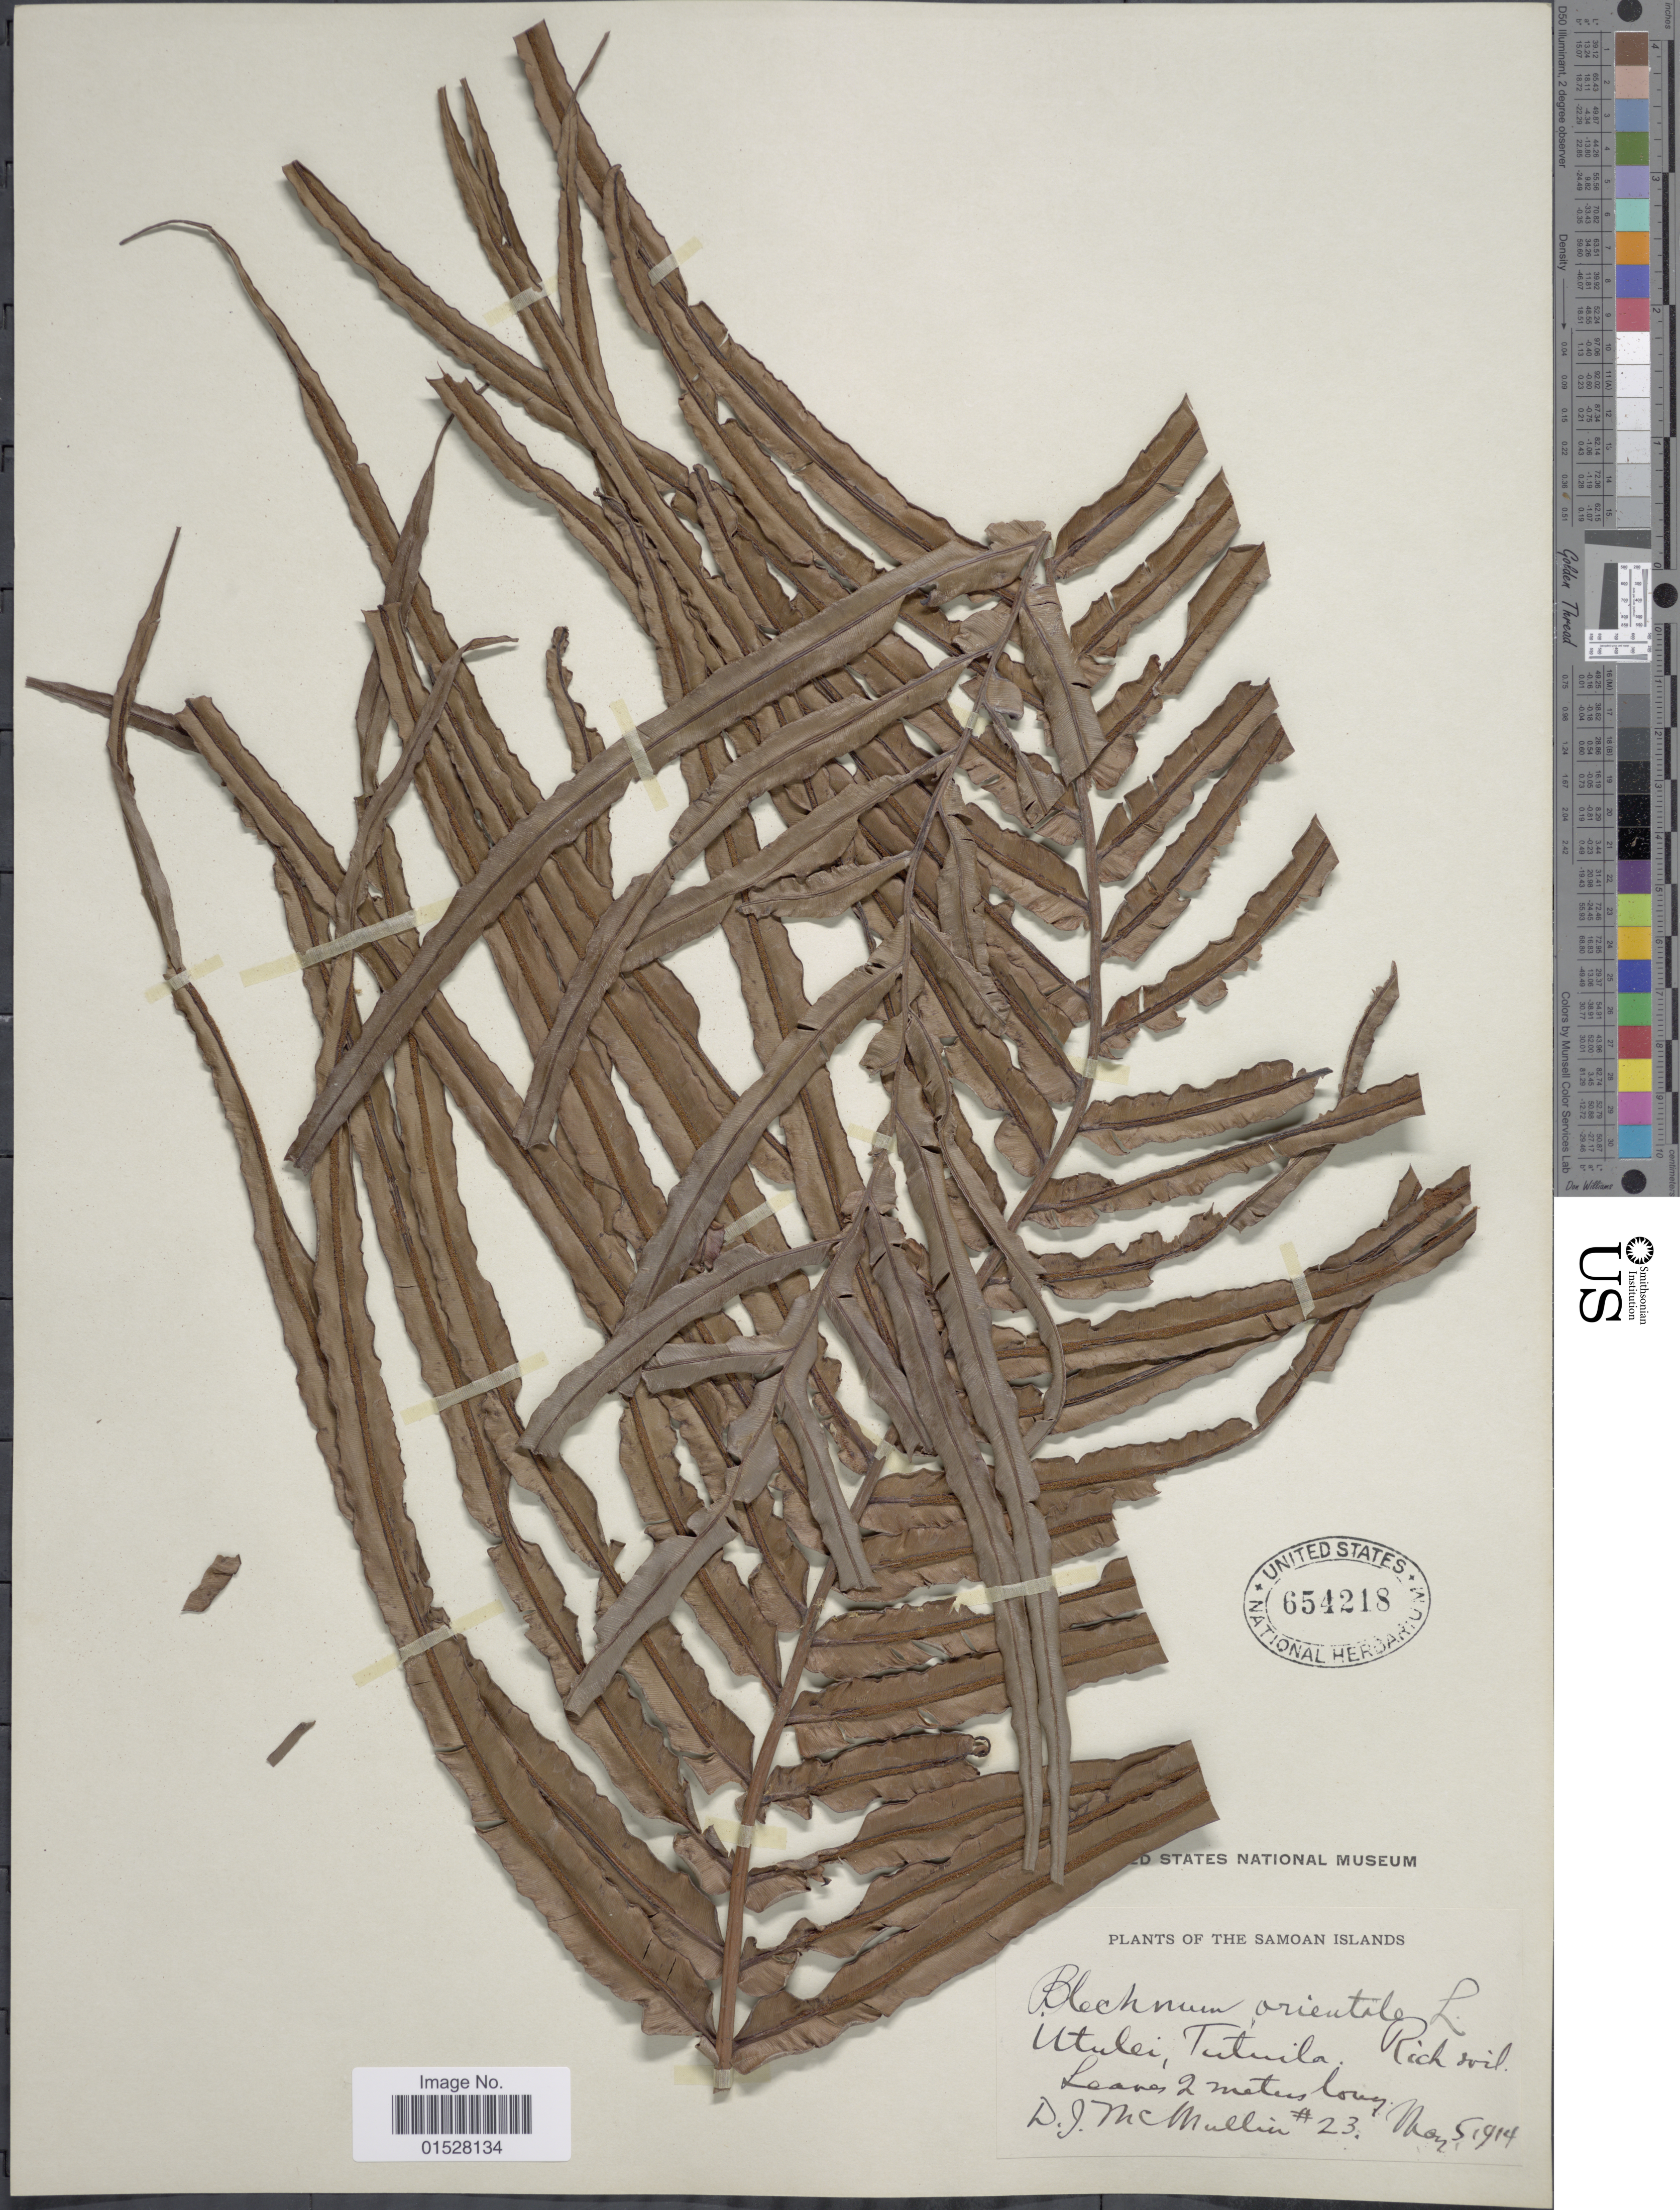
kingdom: Plantae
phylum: Tracheophyta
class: Polypodiopsida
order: Polypodiales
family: Blechnaceae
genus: Blechnum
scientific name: Blechnum orientale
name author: L.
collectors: D. McMullin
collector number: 23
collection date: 1914-05-05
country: American Samoa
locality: Samoan Islands, Utulei, Tutuila.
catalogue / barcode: US 654218